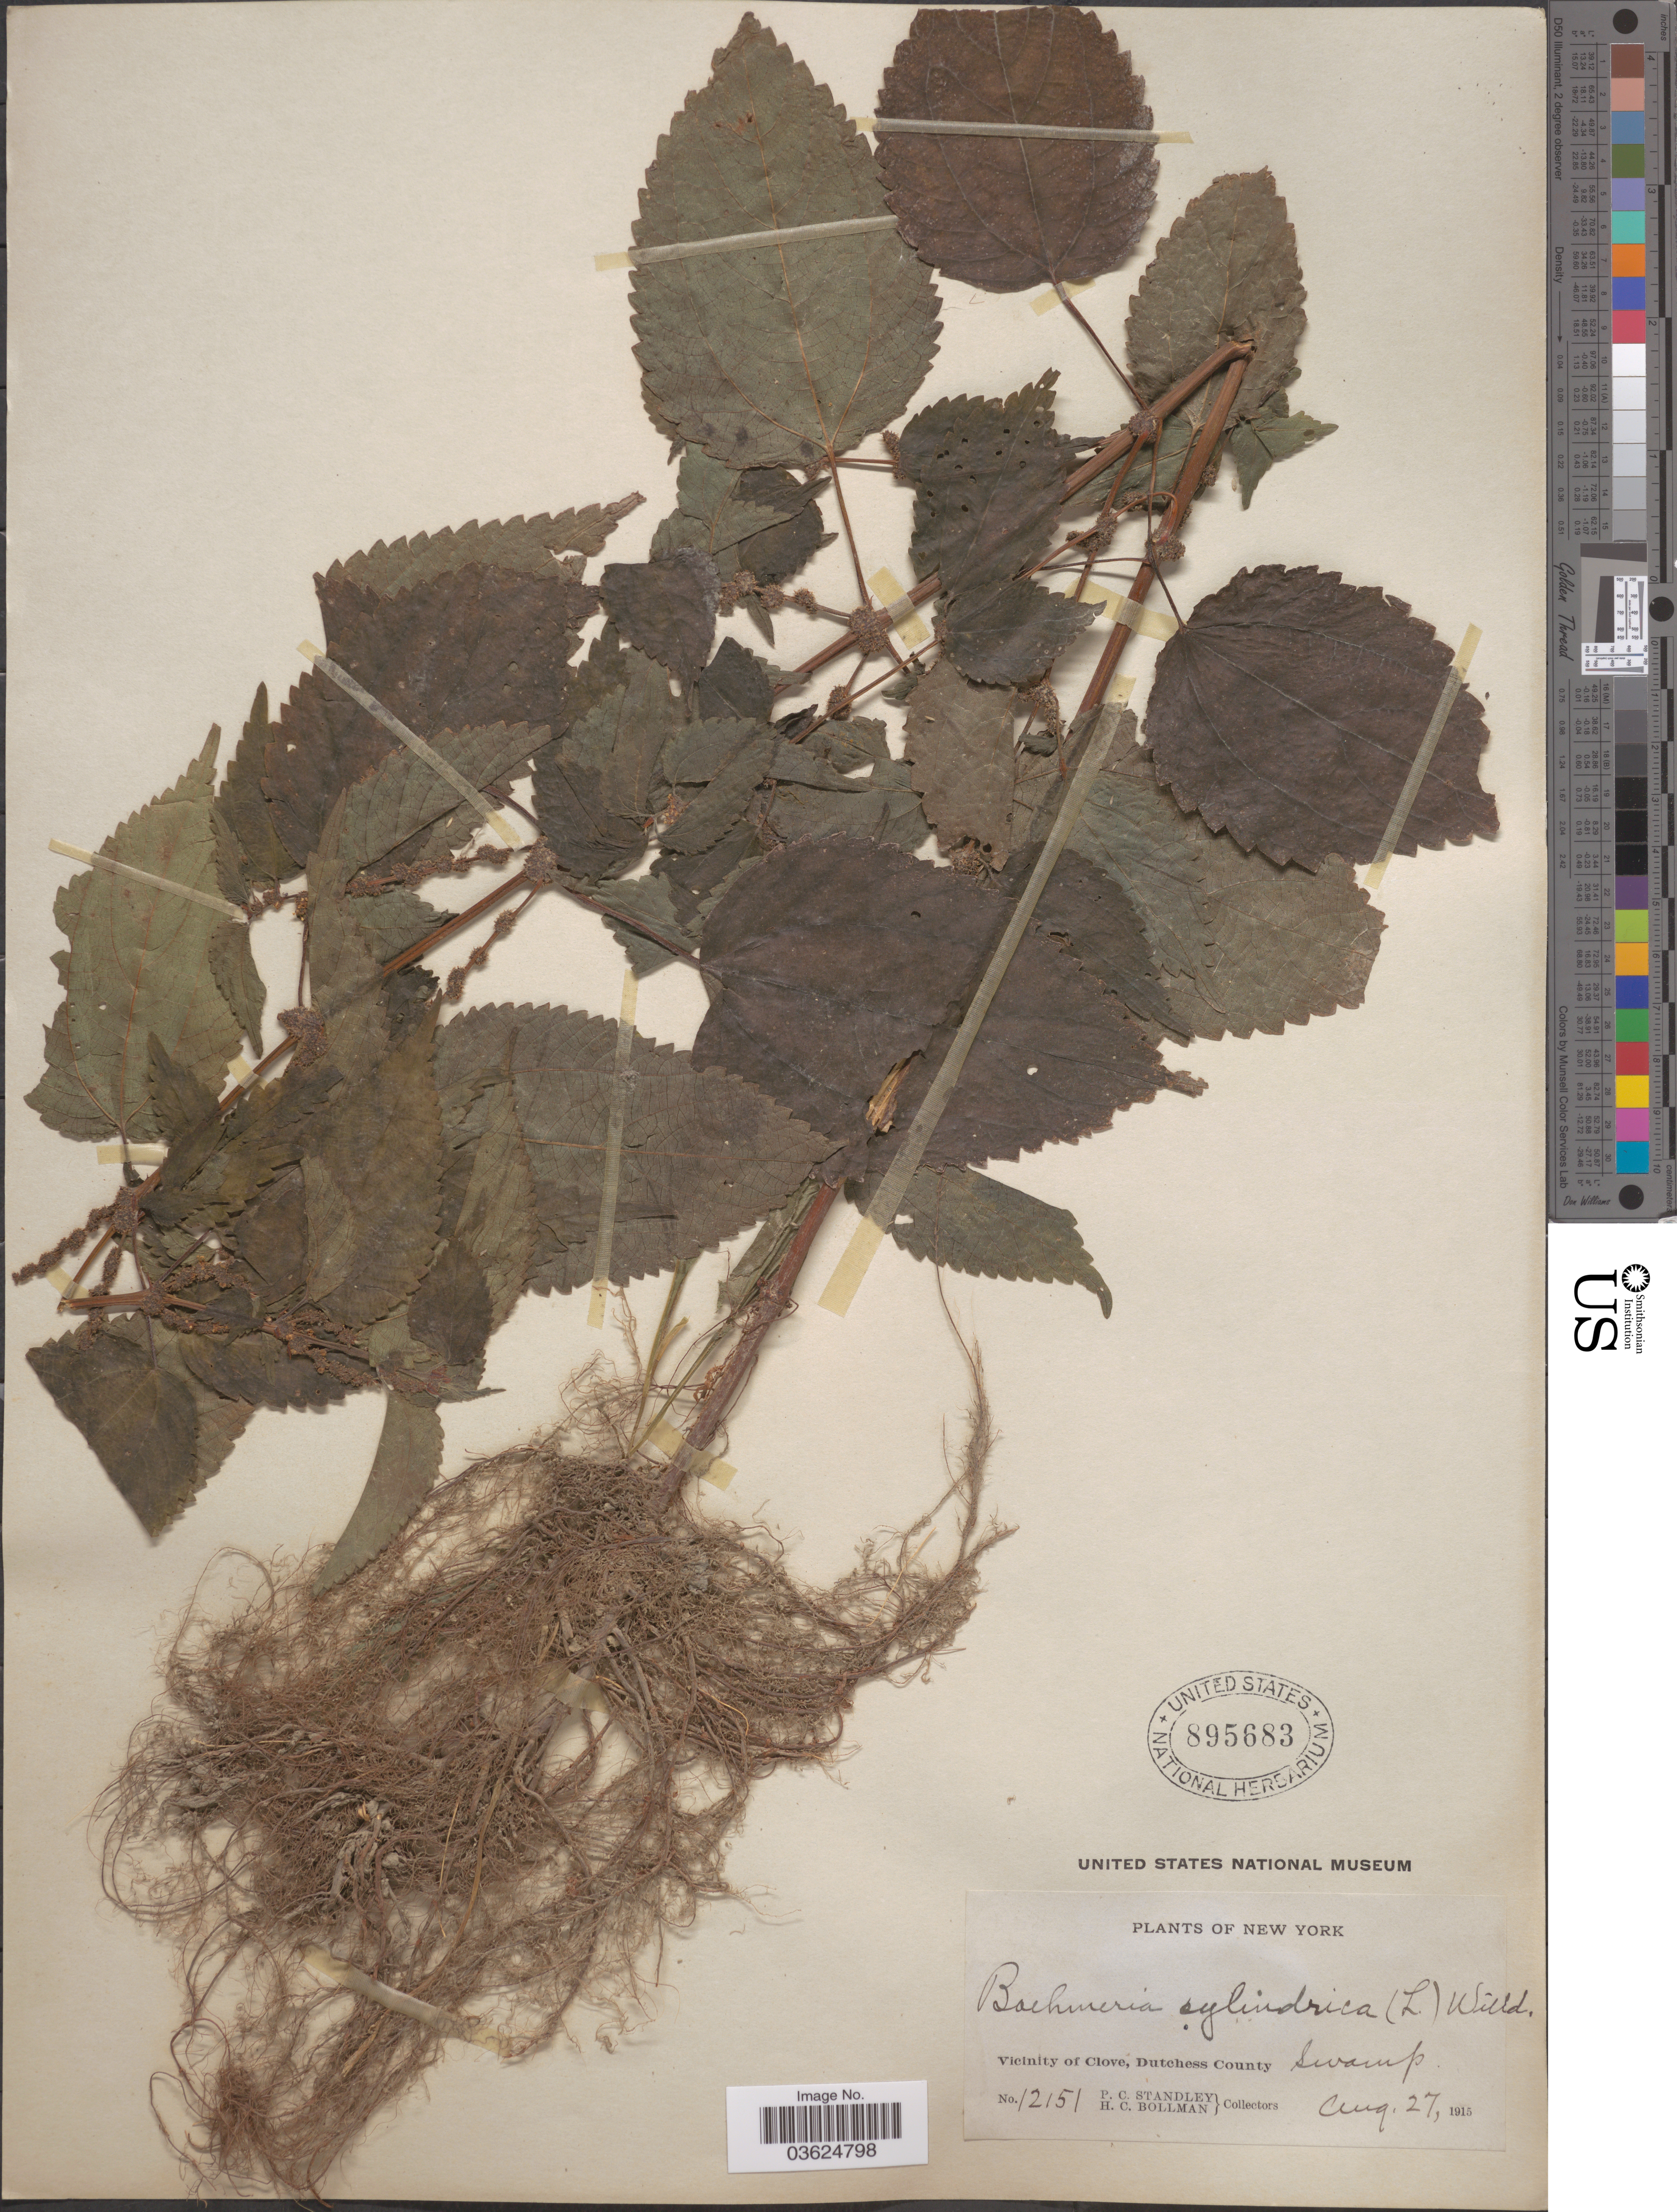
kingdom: Plantae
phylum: Tracheophyta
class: Magnoliopsida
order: Rosales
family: Urticaceae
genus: Boehmeria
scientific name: Boehmeria cylindrica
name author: (L.) Sw.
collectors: P. C. Standley & H. C. Bollman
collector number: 12151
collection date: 1915-08-27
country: United States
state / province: New York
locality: Vicinity of Clove, Dutchess County.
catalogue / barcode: US 895683